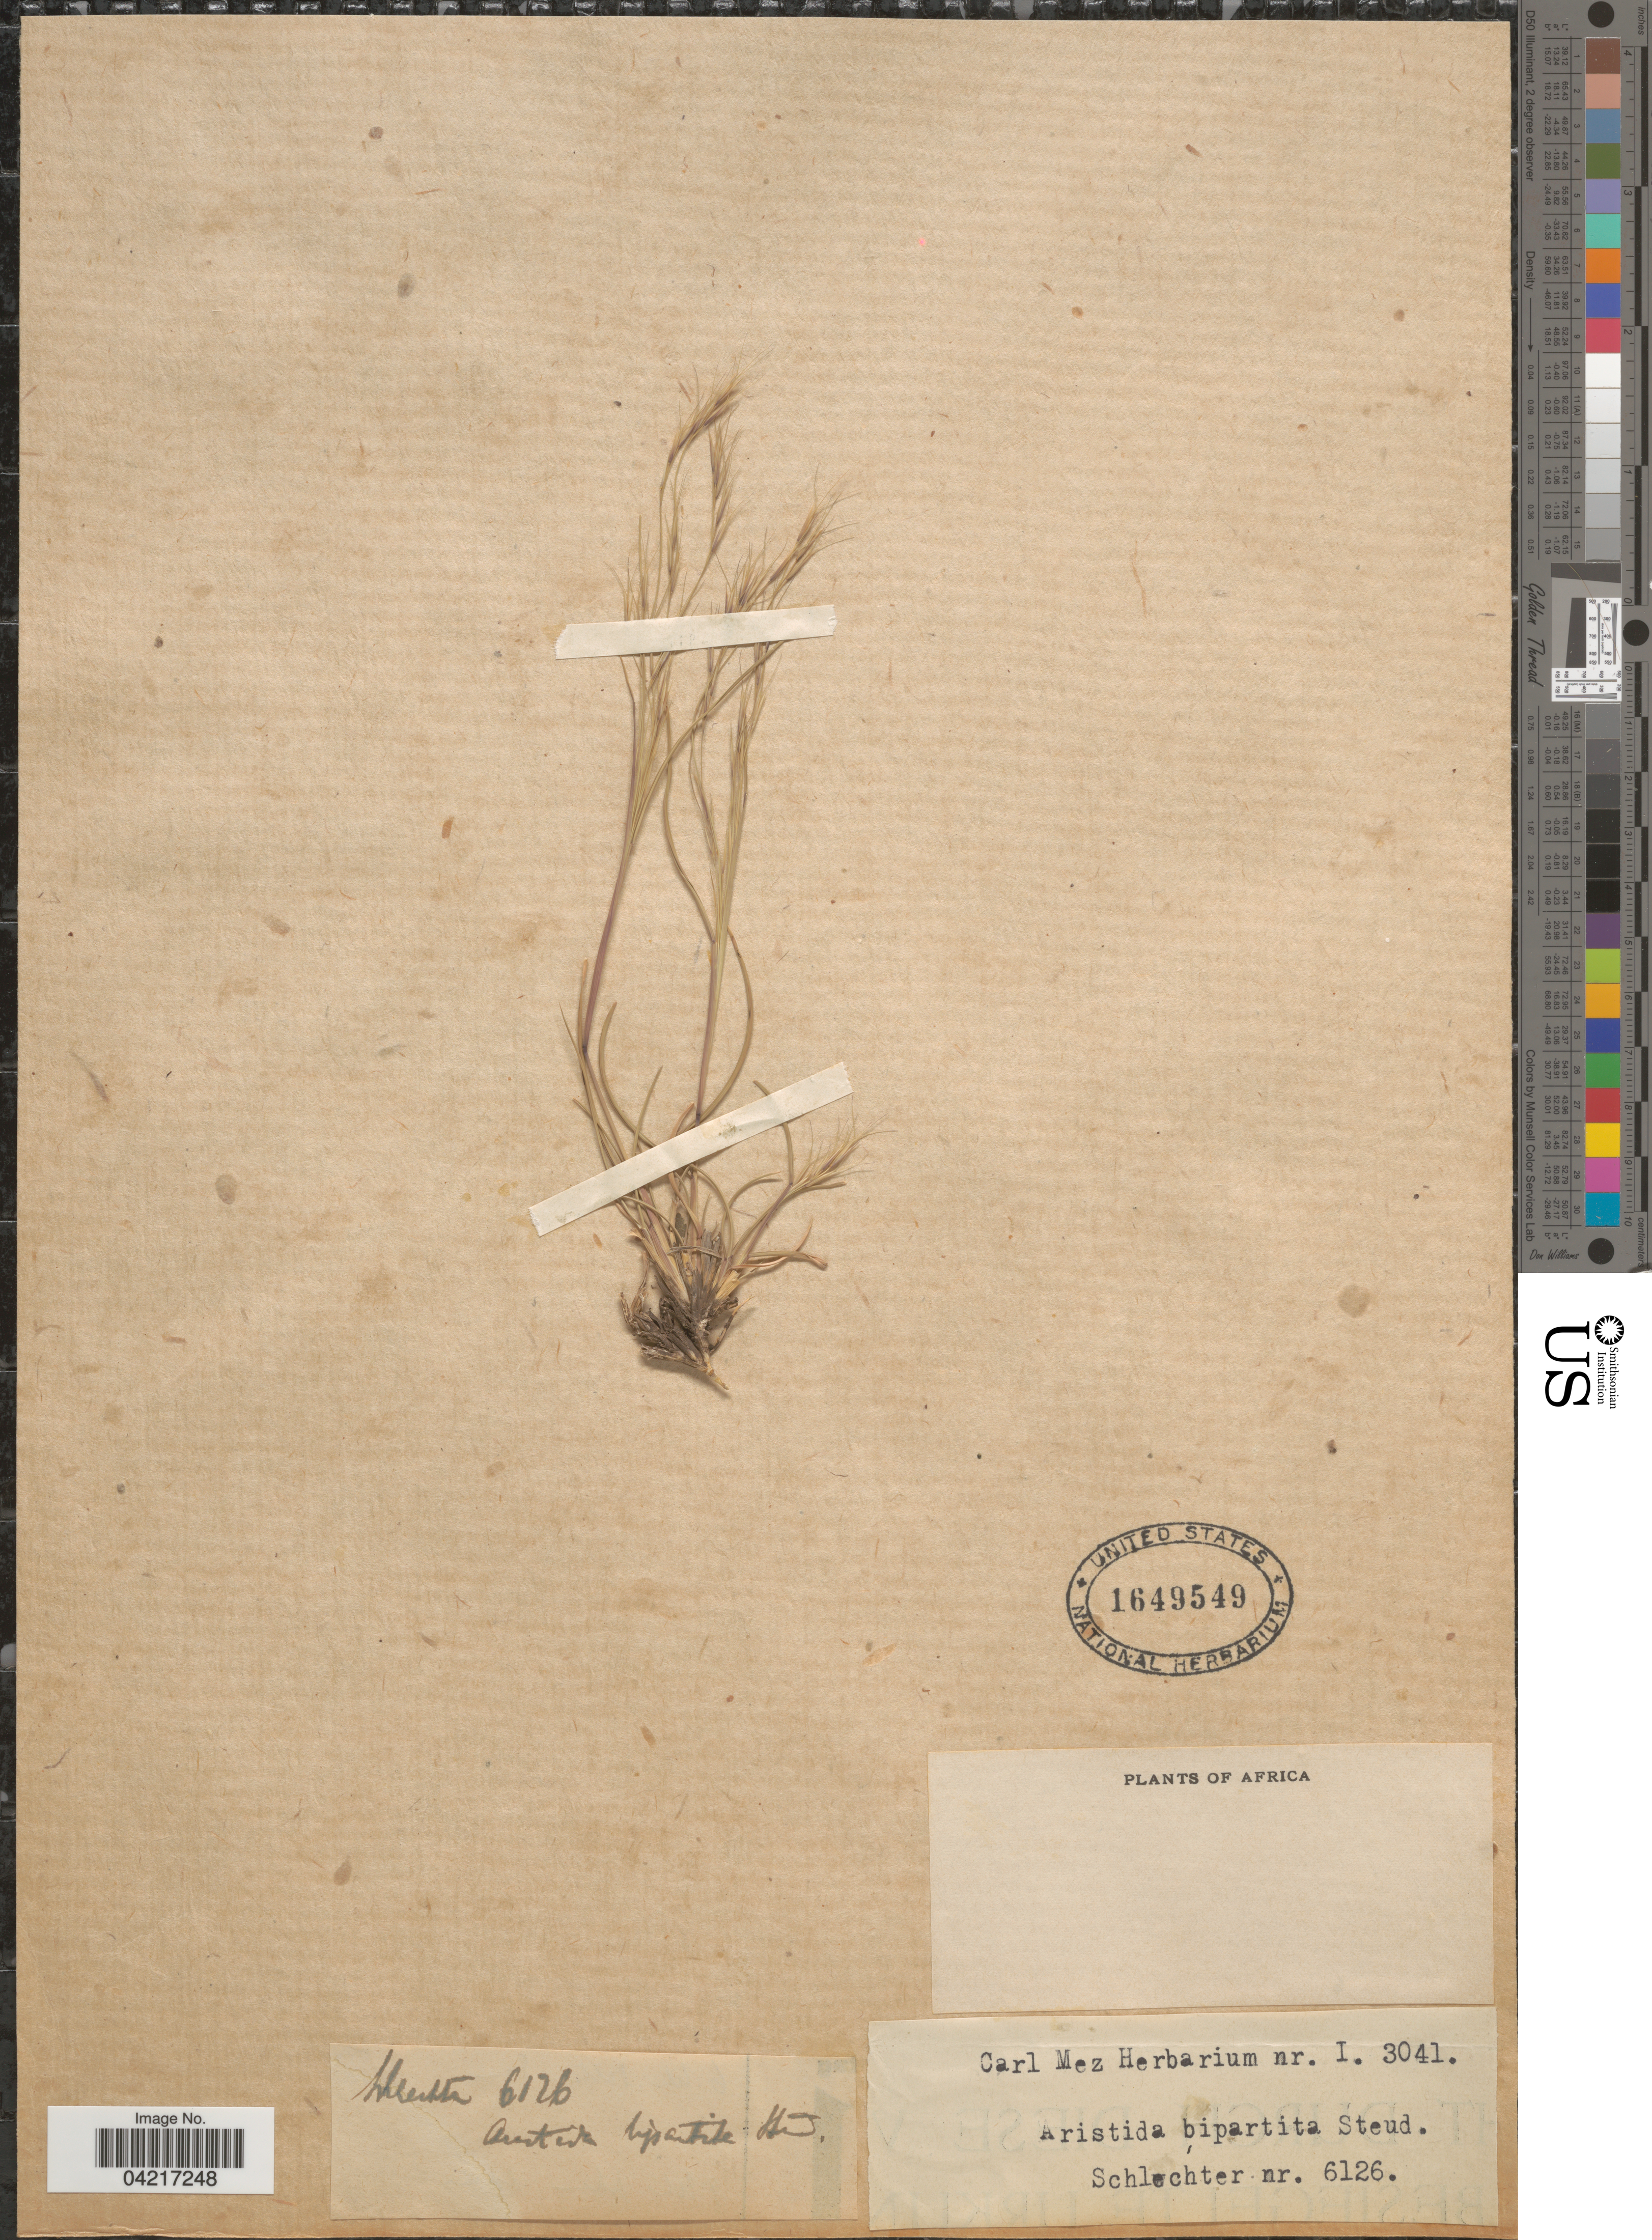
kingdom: Plantae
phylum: Tracheophyta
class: Liliopsida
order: Poales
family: Poaceae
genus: Aristida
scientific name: Aristida bipartita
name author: (Nees) Trin. & Rupr.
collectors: Schlechter, --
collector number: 6126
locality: Africa.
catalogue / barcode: US 1649549